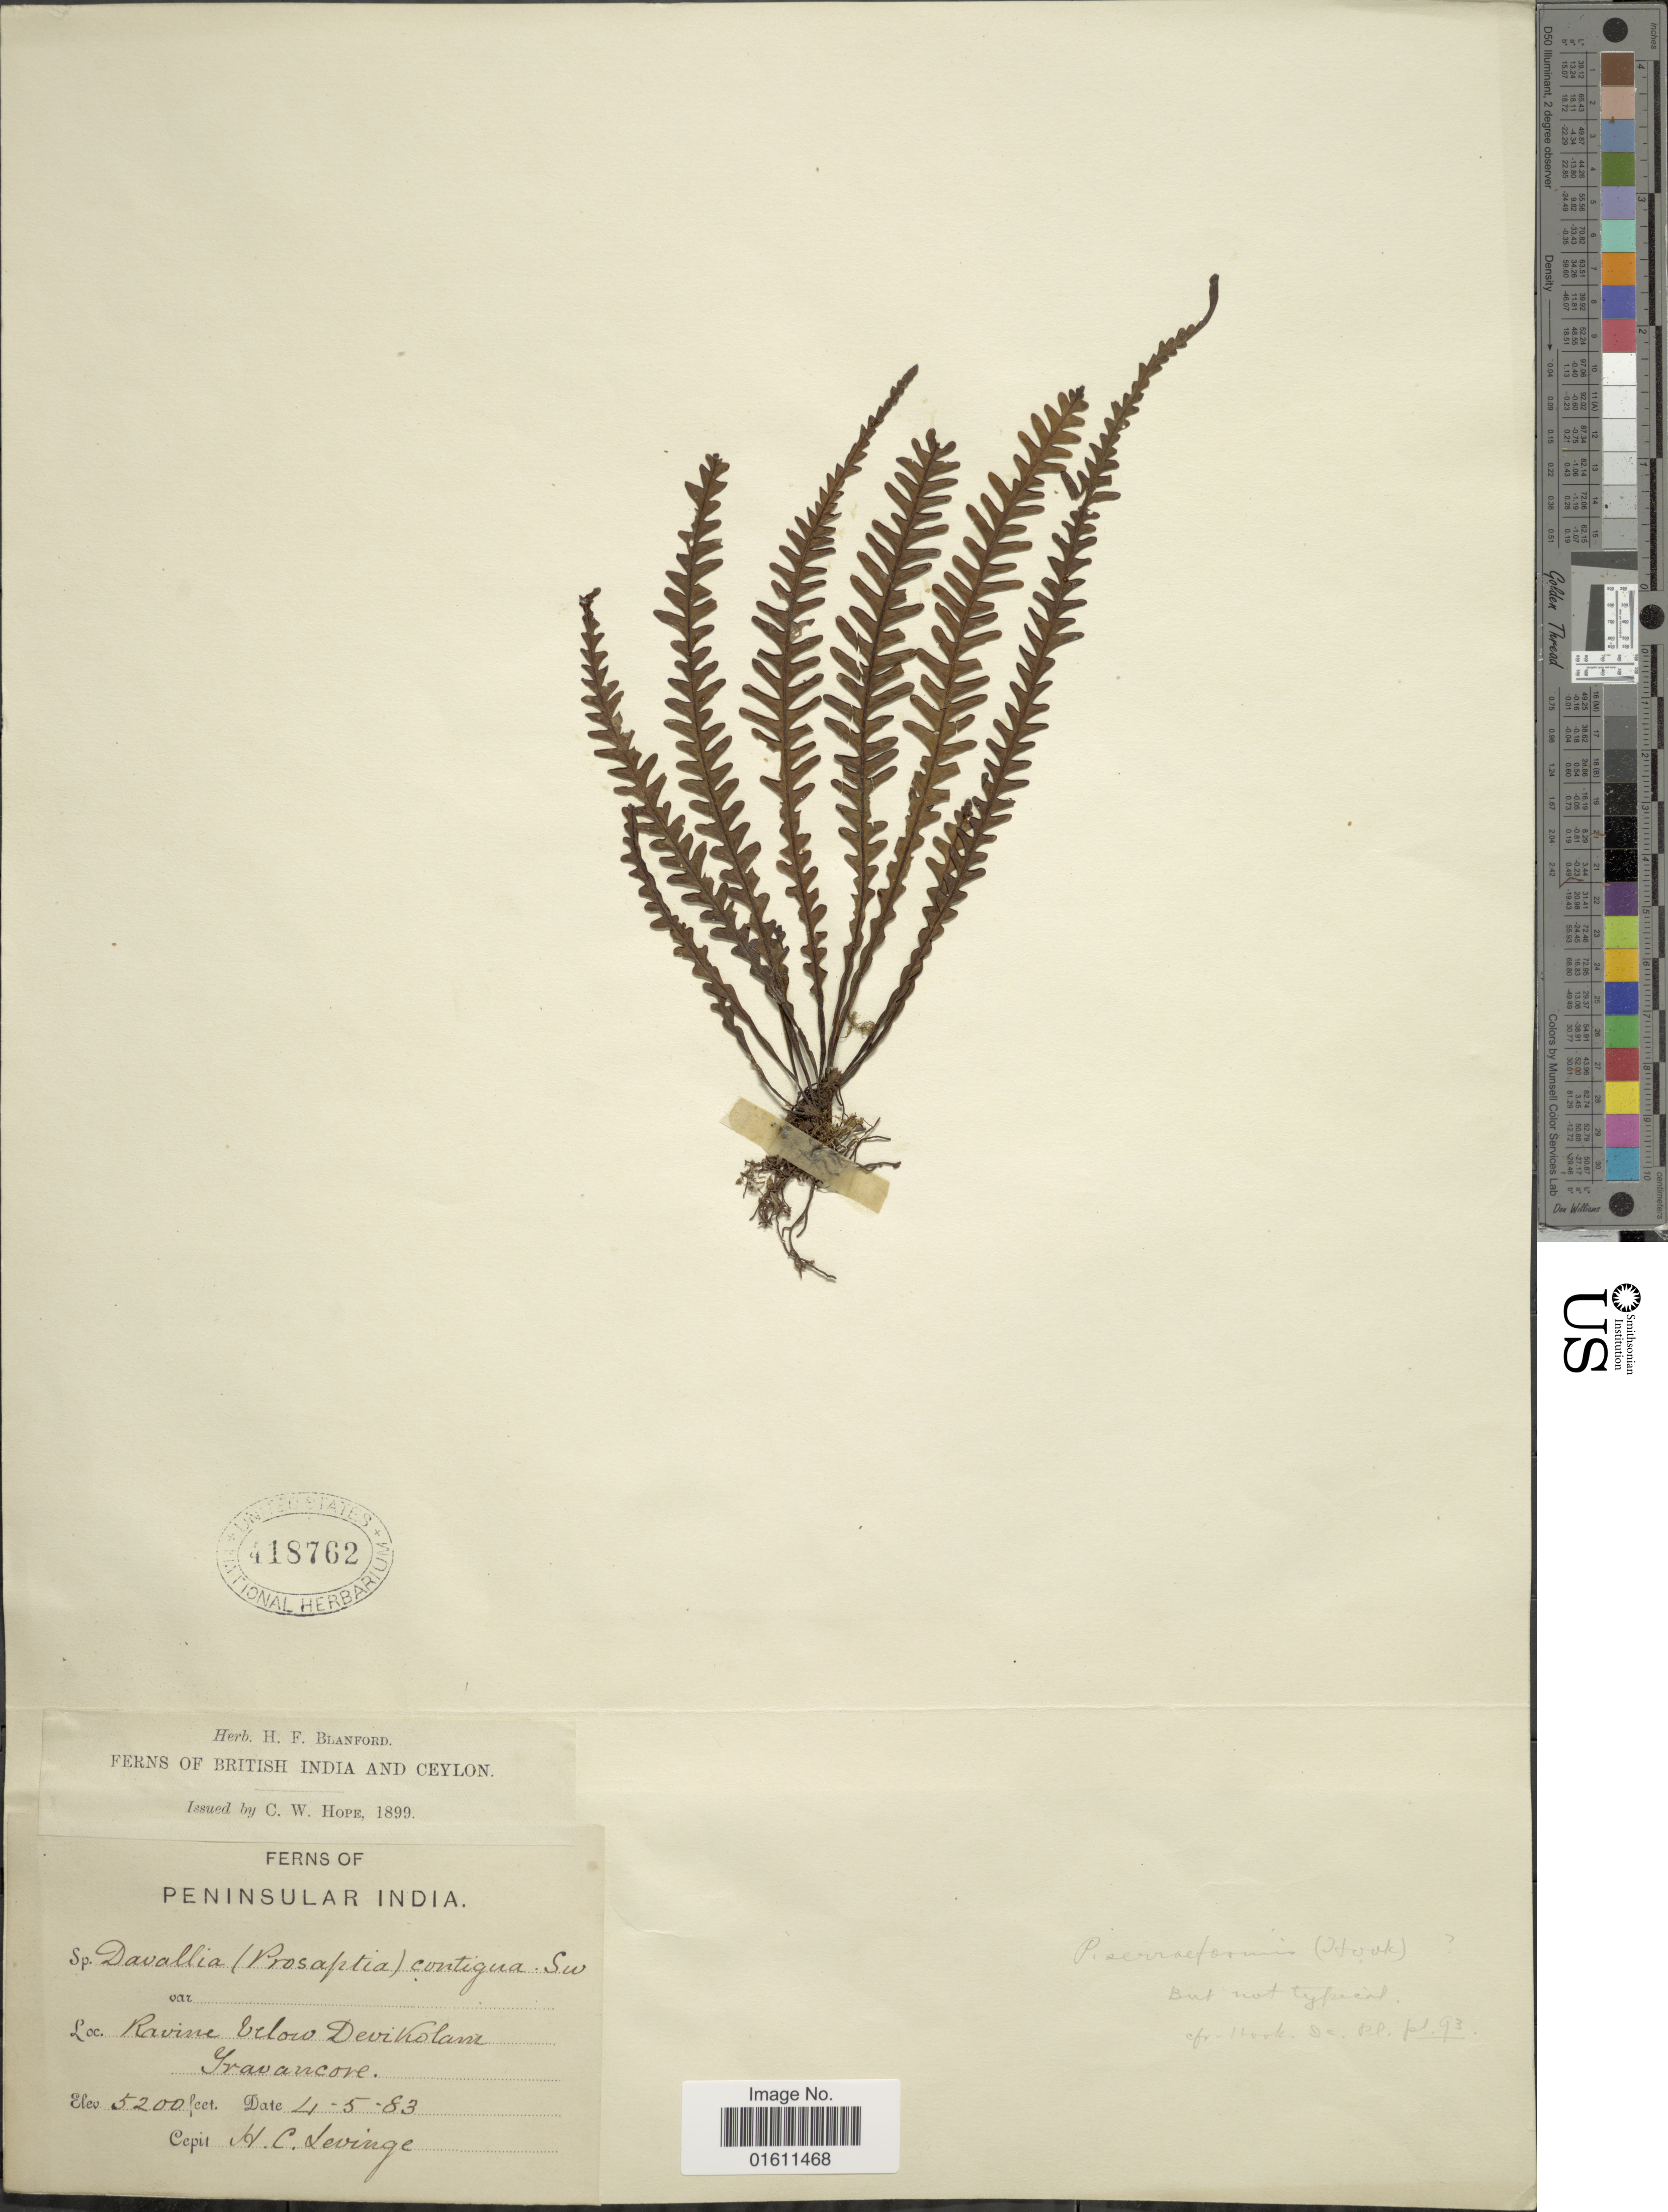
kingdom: Plantae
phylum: Tracheophyta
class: Polypodiopsida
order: Polypodiales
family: Polypodiaceae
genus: Prosaptia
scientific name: Prosaptia contigua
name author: (G. Forst.) Presl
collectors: H. Levinge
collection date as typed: Transcribed d/m/y: 4/5/83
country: India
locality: Peninsular India, Ravine below Devikolam Travancore.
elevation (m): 1585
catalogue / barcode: US 418762